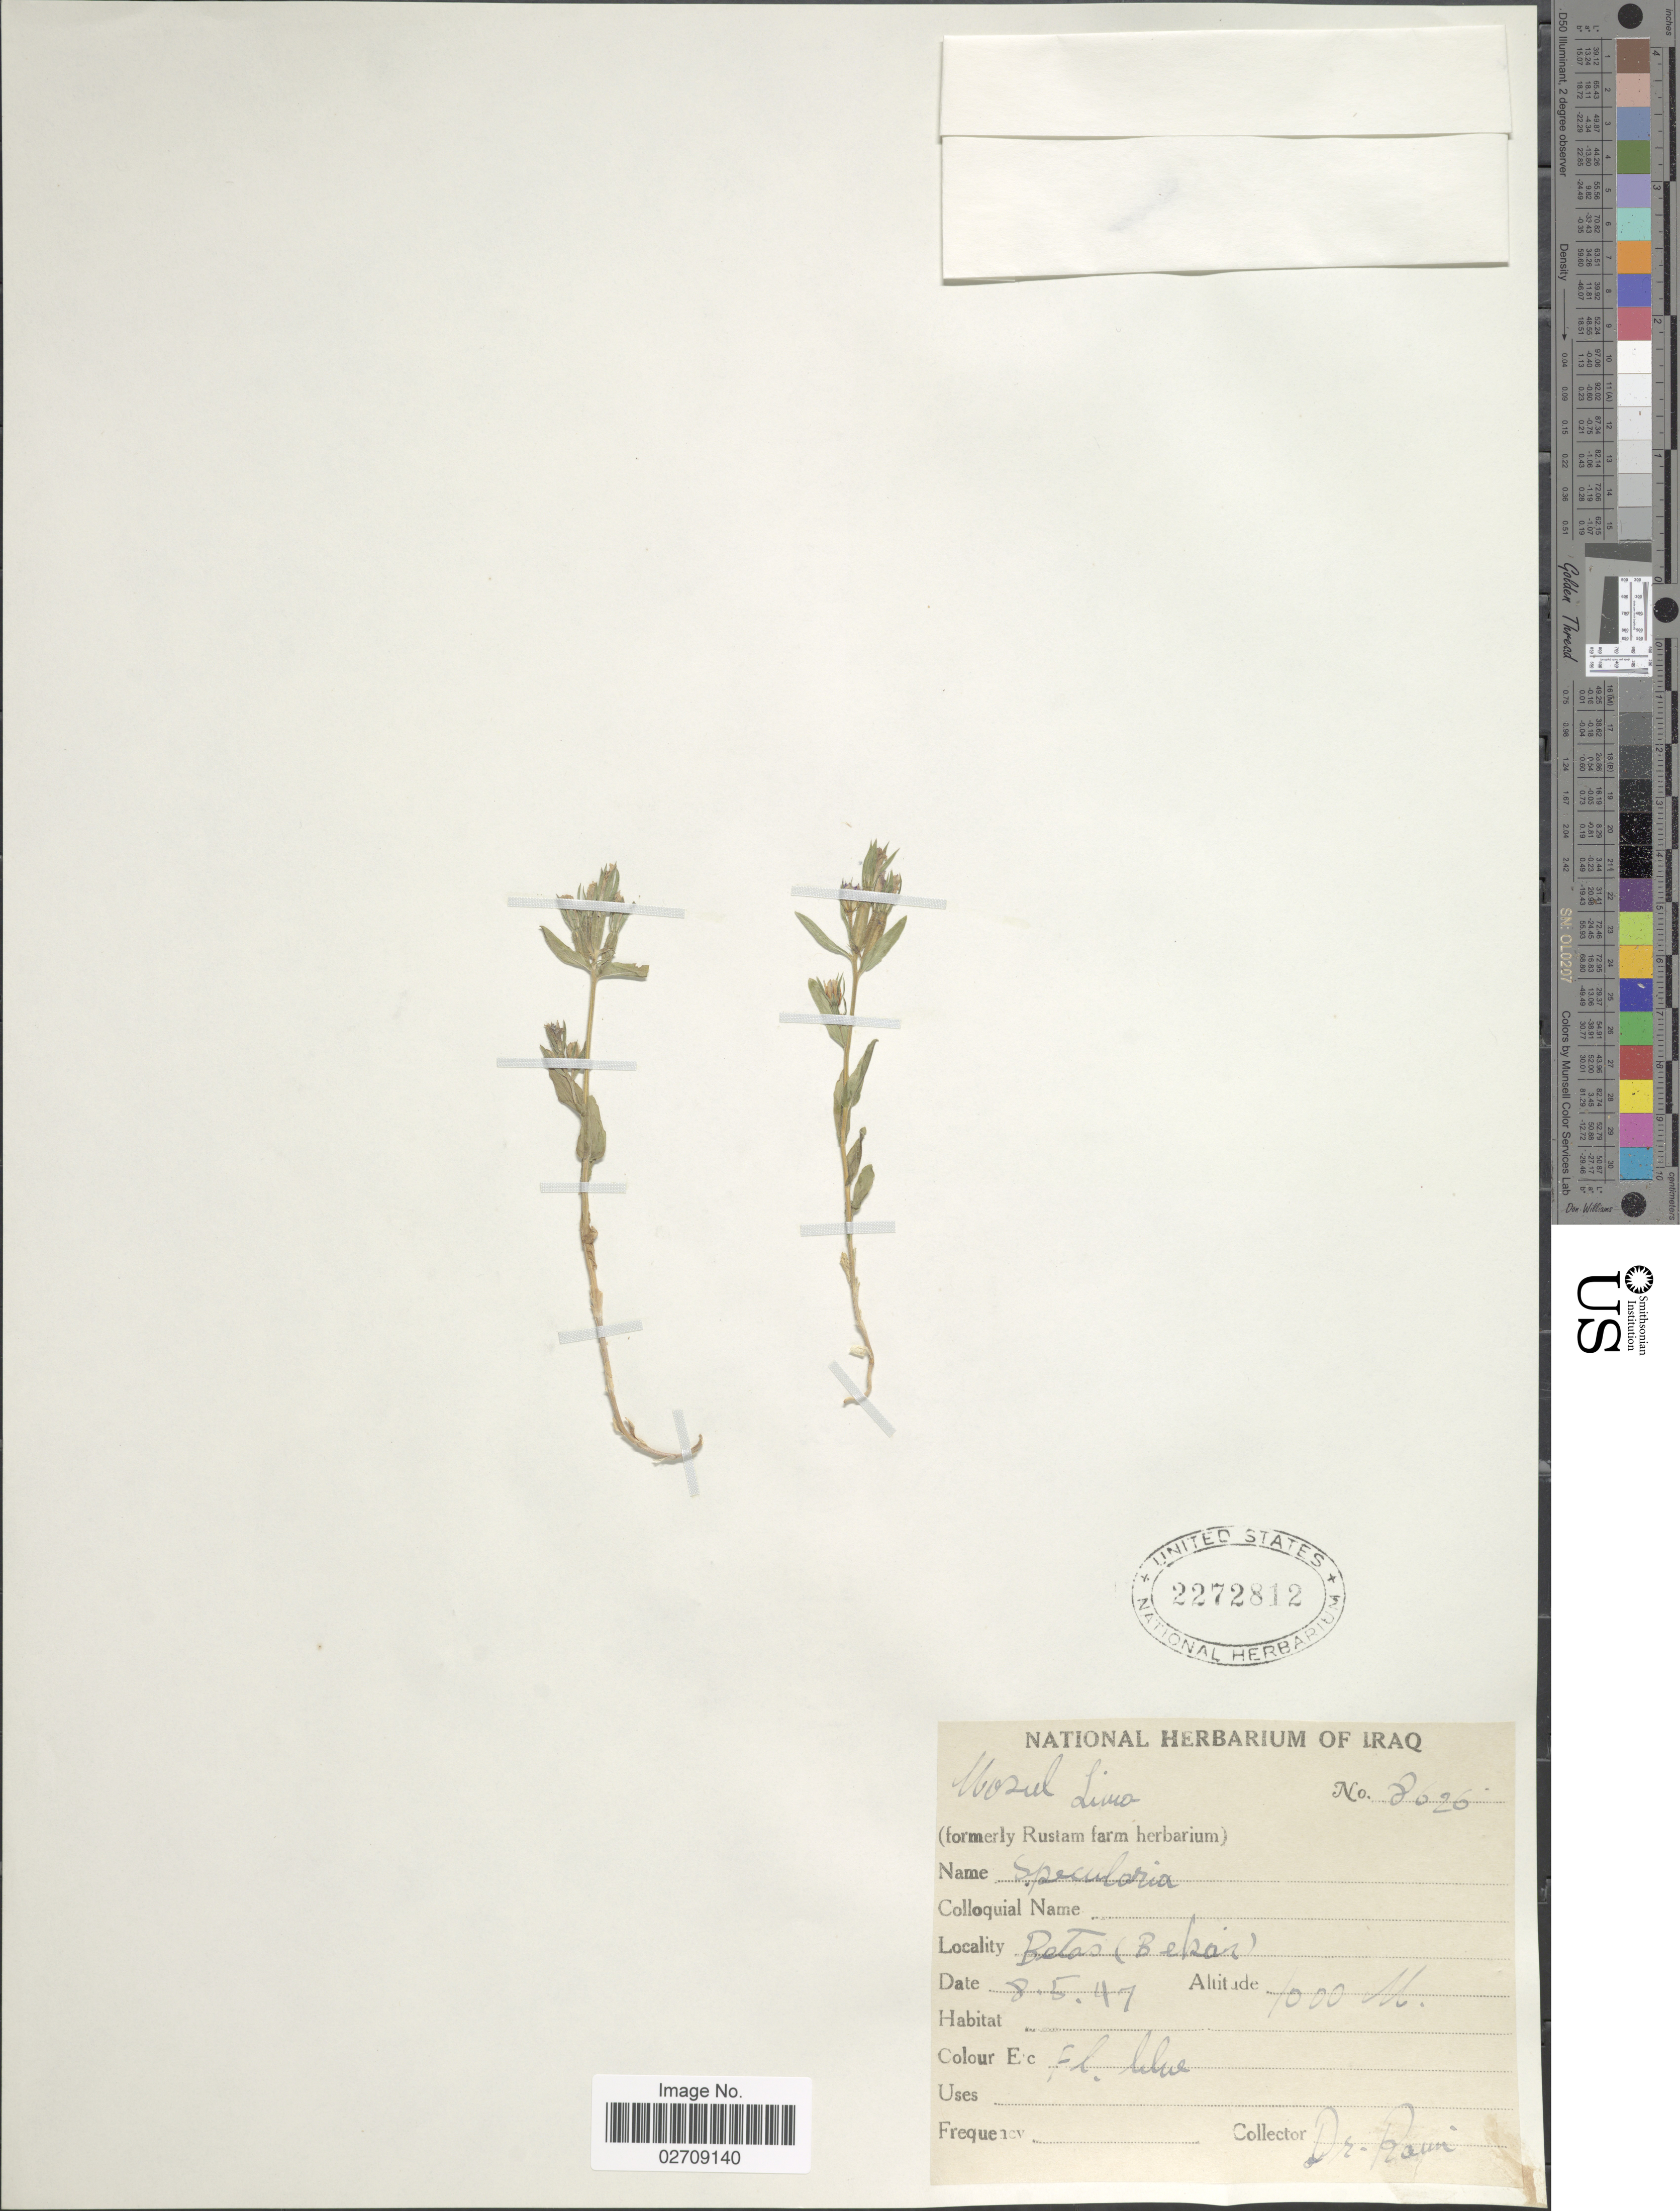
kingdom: Plantae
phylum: Tracheophyta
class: Magnoliopsida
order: Asterales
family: Campanulaceae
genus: Legousia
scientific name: Legousia speculum-veneris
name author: (L.) Chaix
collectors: -. Rawi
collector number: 8626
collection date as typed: Transcribed d/m/y: 8/5/47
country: Iraq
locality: Betas (Bekar), Mosul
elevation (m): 4000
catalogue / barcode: US 2272812